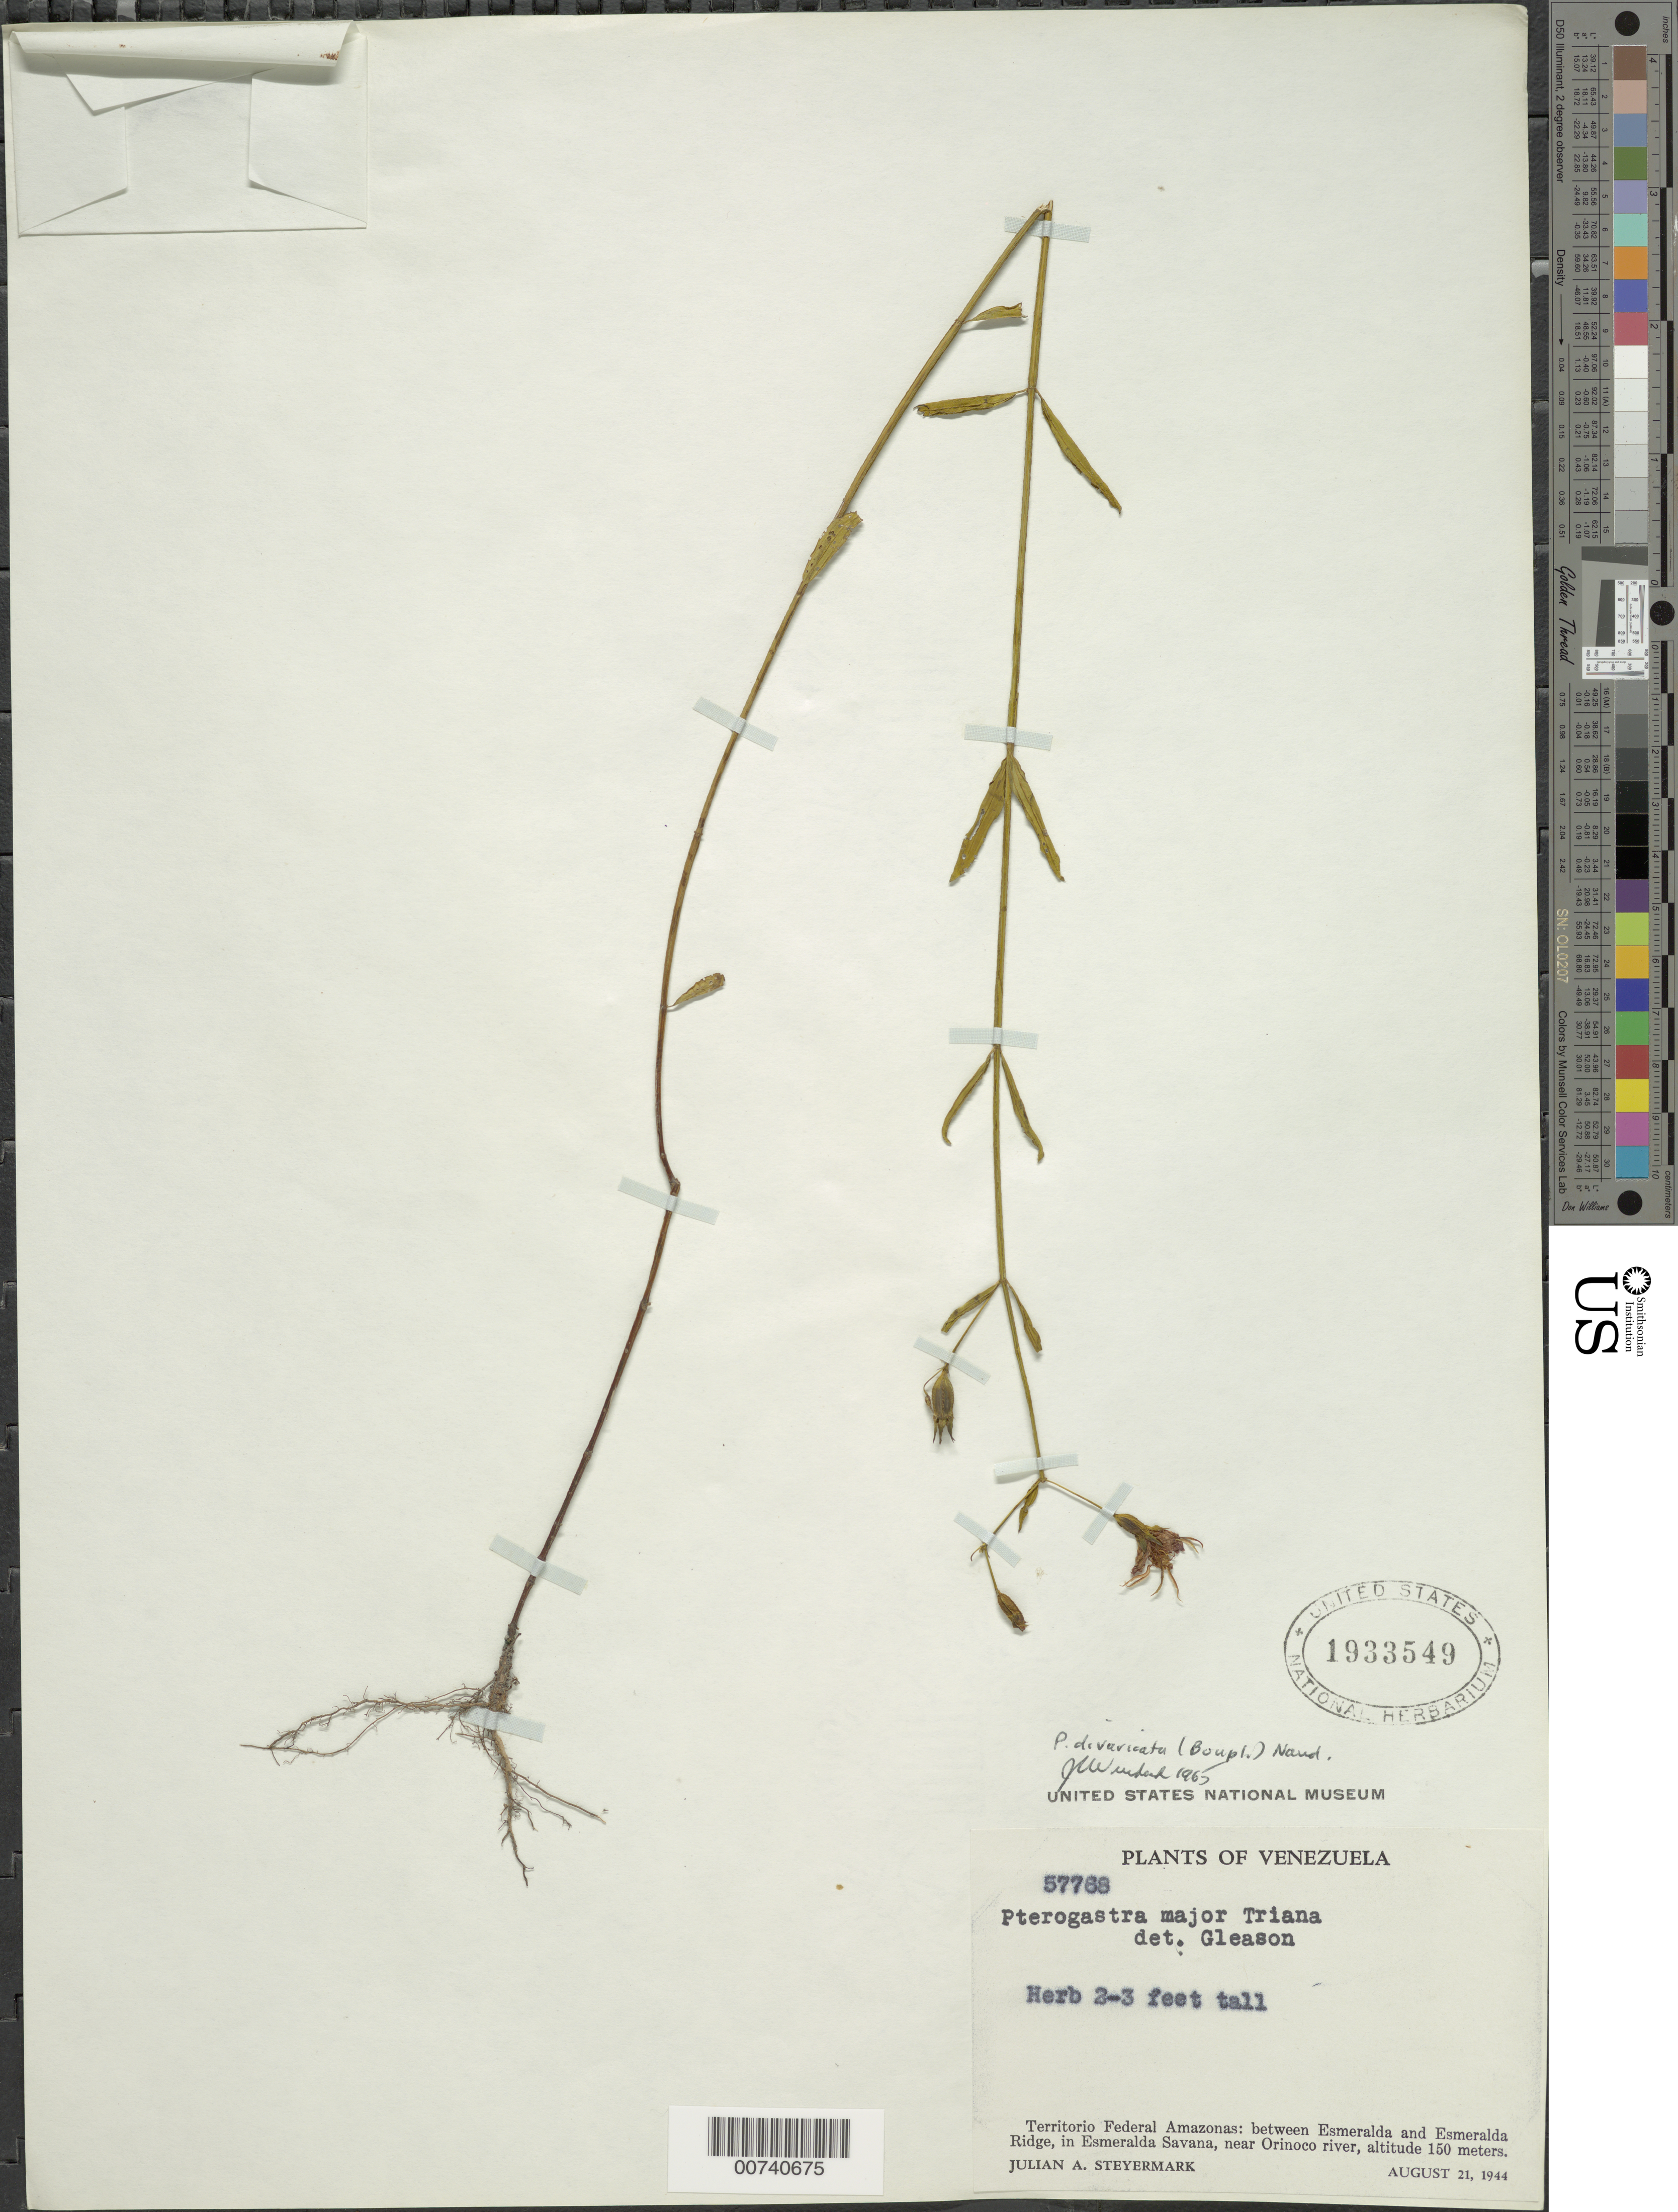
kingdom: Plantae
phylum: Tracheophyta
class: Magnoliopsida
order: Myrtales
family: Melastomataceae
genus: Pterogastra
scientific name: Pterogastra divaricata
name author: (Bonpl.) Naudin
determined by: Gleason, H. A.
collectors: J. Steyermark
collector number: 57768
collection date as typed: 21-Aug-44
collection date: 1944-08-21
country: Venezuela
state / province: Amazonas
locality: Esmeralda Savanna, between Esmeralda and Esmeralda Ridge, near Orinoco R.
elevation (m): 150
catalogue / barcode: US 1933549